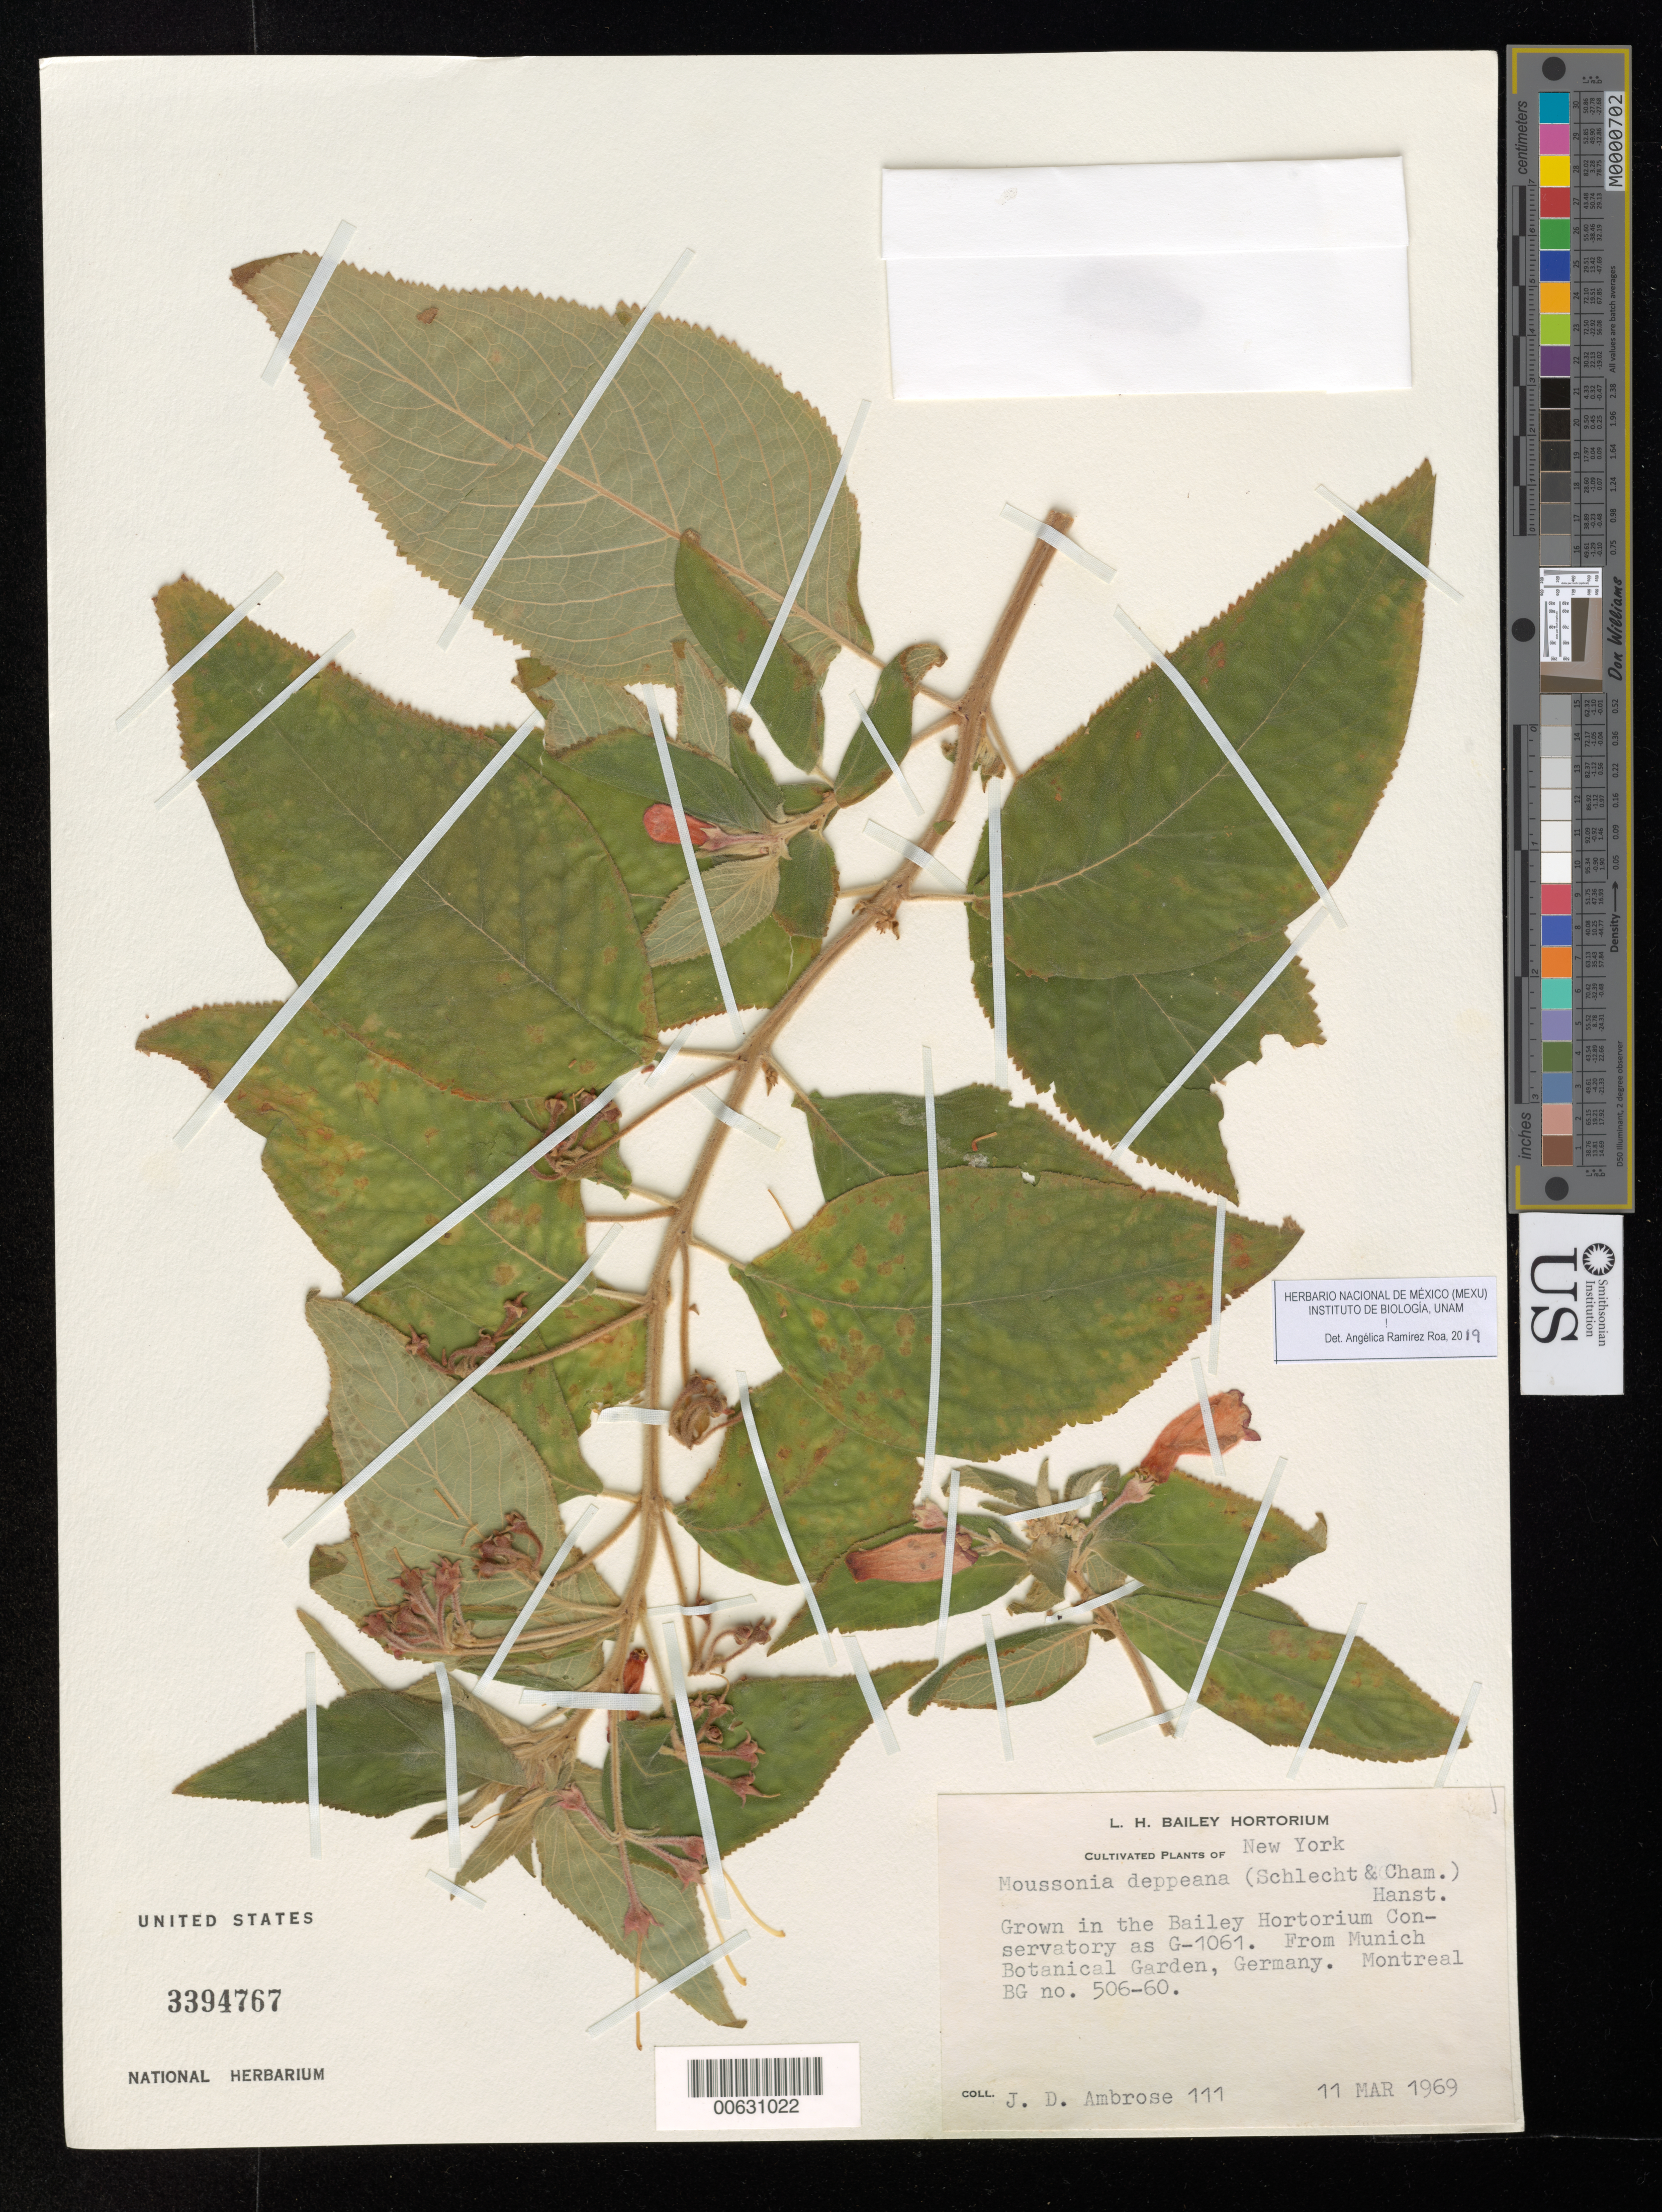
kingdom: Plantae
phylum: Tracheophyta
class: Magnoliopsida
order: Lamiales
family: Gesneriaceae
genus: Moussonia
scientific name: Moussonia deppeana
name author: (Schltdl. & Cham.) Klotzsch ex Hanst.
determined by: Ramírez-Roa, A.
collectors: J. D. Ambrose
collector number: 111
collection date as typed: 11 Mar 1969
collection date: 1969-03-11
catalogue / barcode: US 3394767